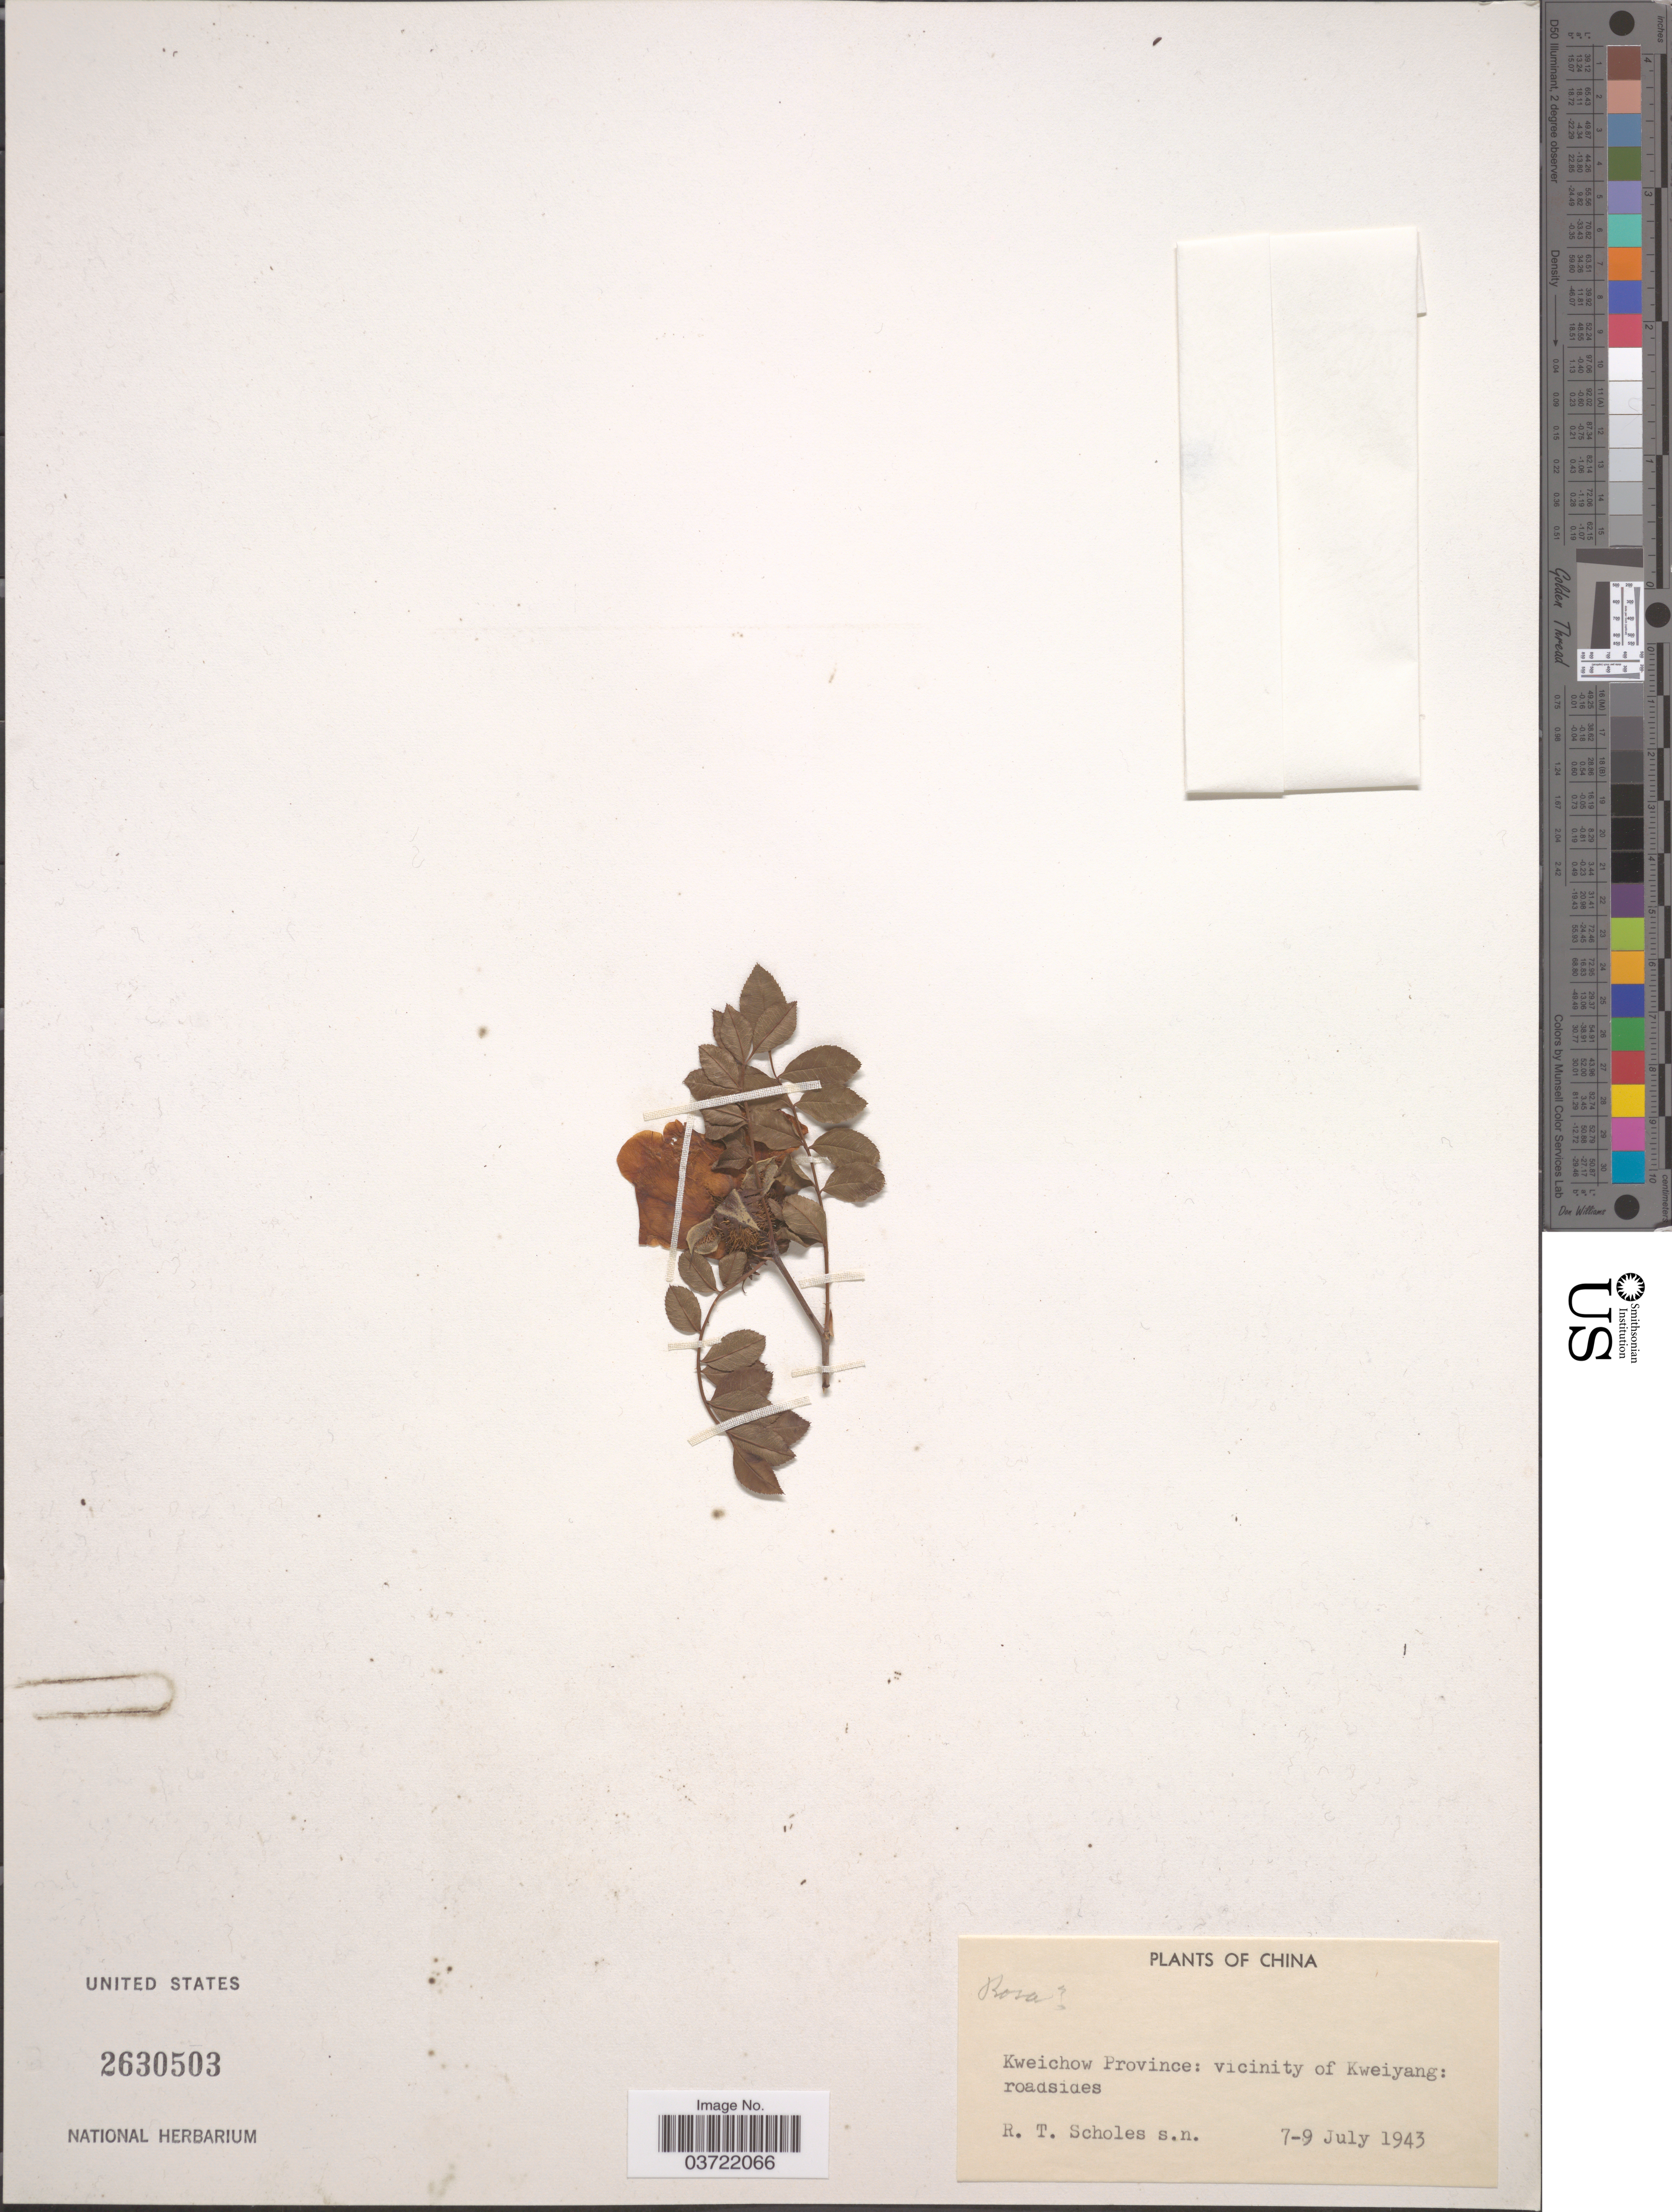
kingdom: Plantae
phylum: Tracheophyta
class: Liliopsida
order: Poales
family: Juncaceae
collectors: R. Scholes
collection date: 1943-07-07/1943-07-09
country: China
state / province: Guizhou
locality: Kweichow Province: vicinity of Kweiyang.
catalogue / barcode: US 2630503